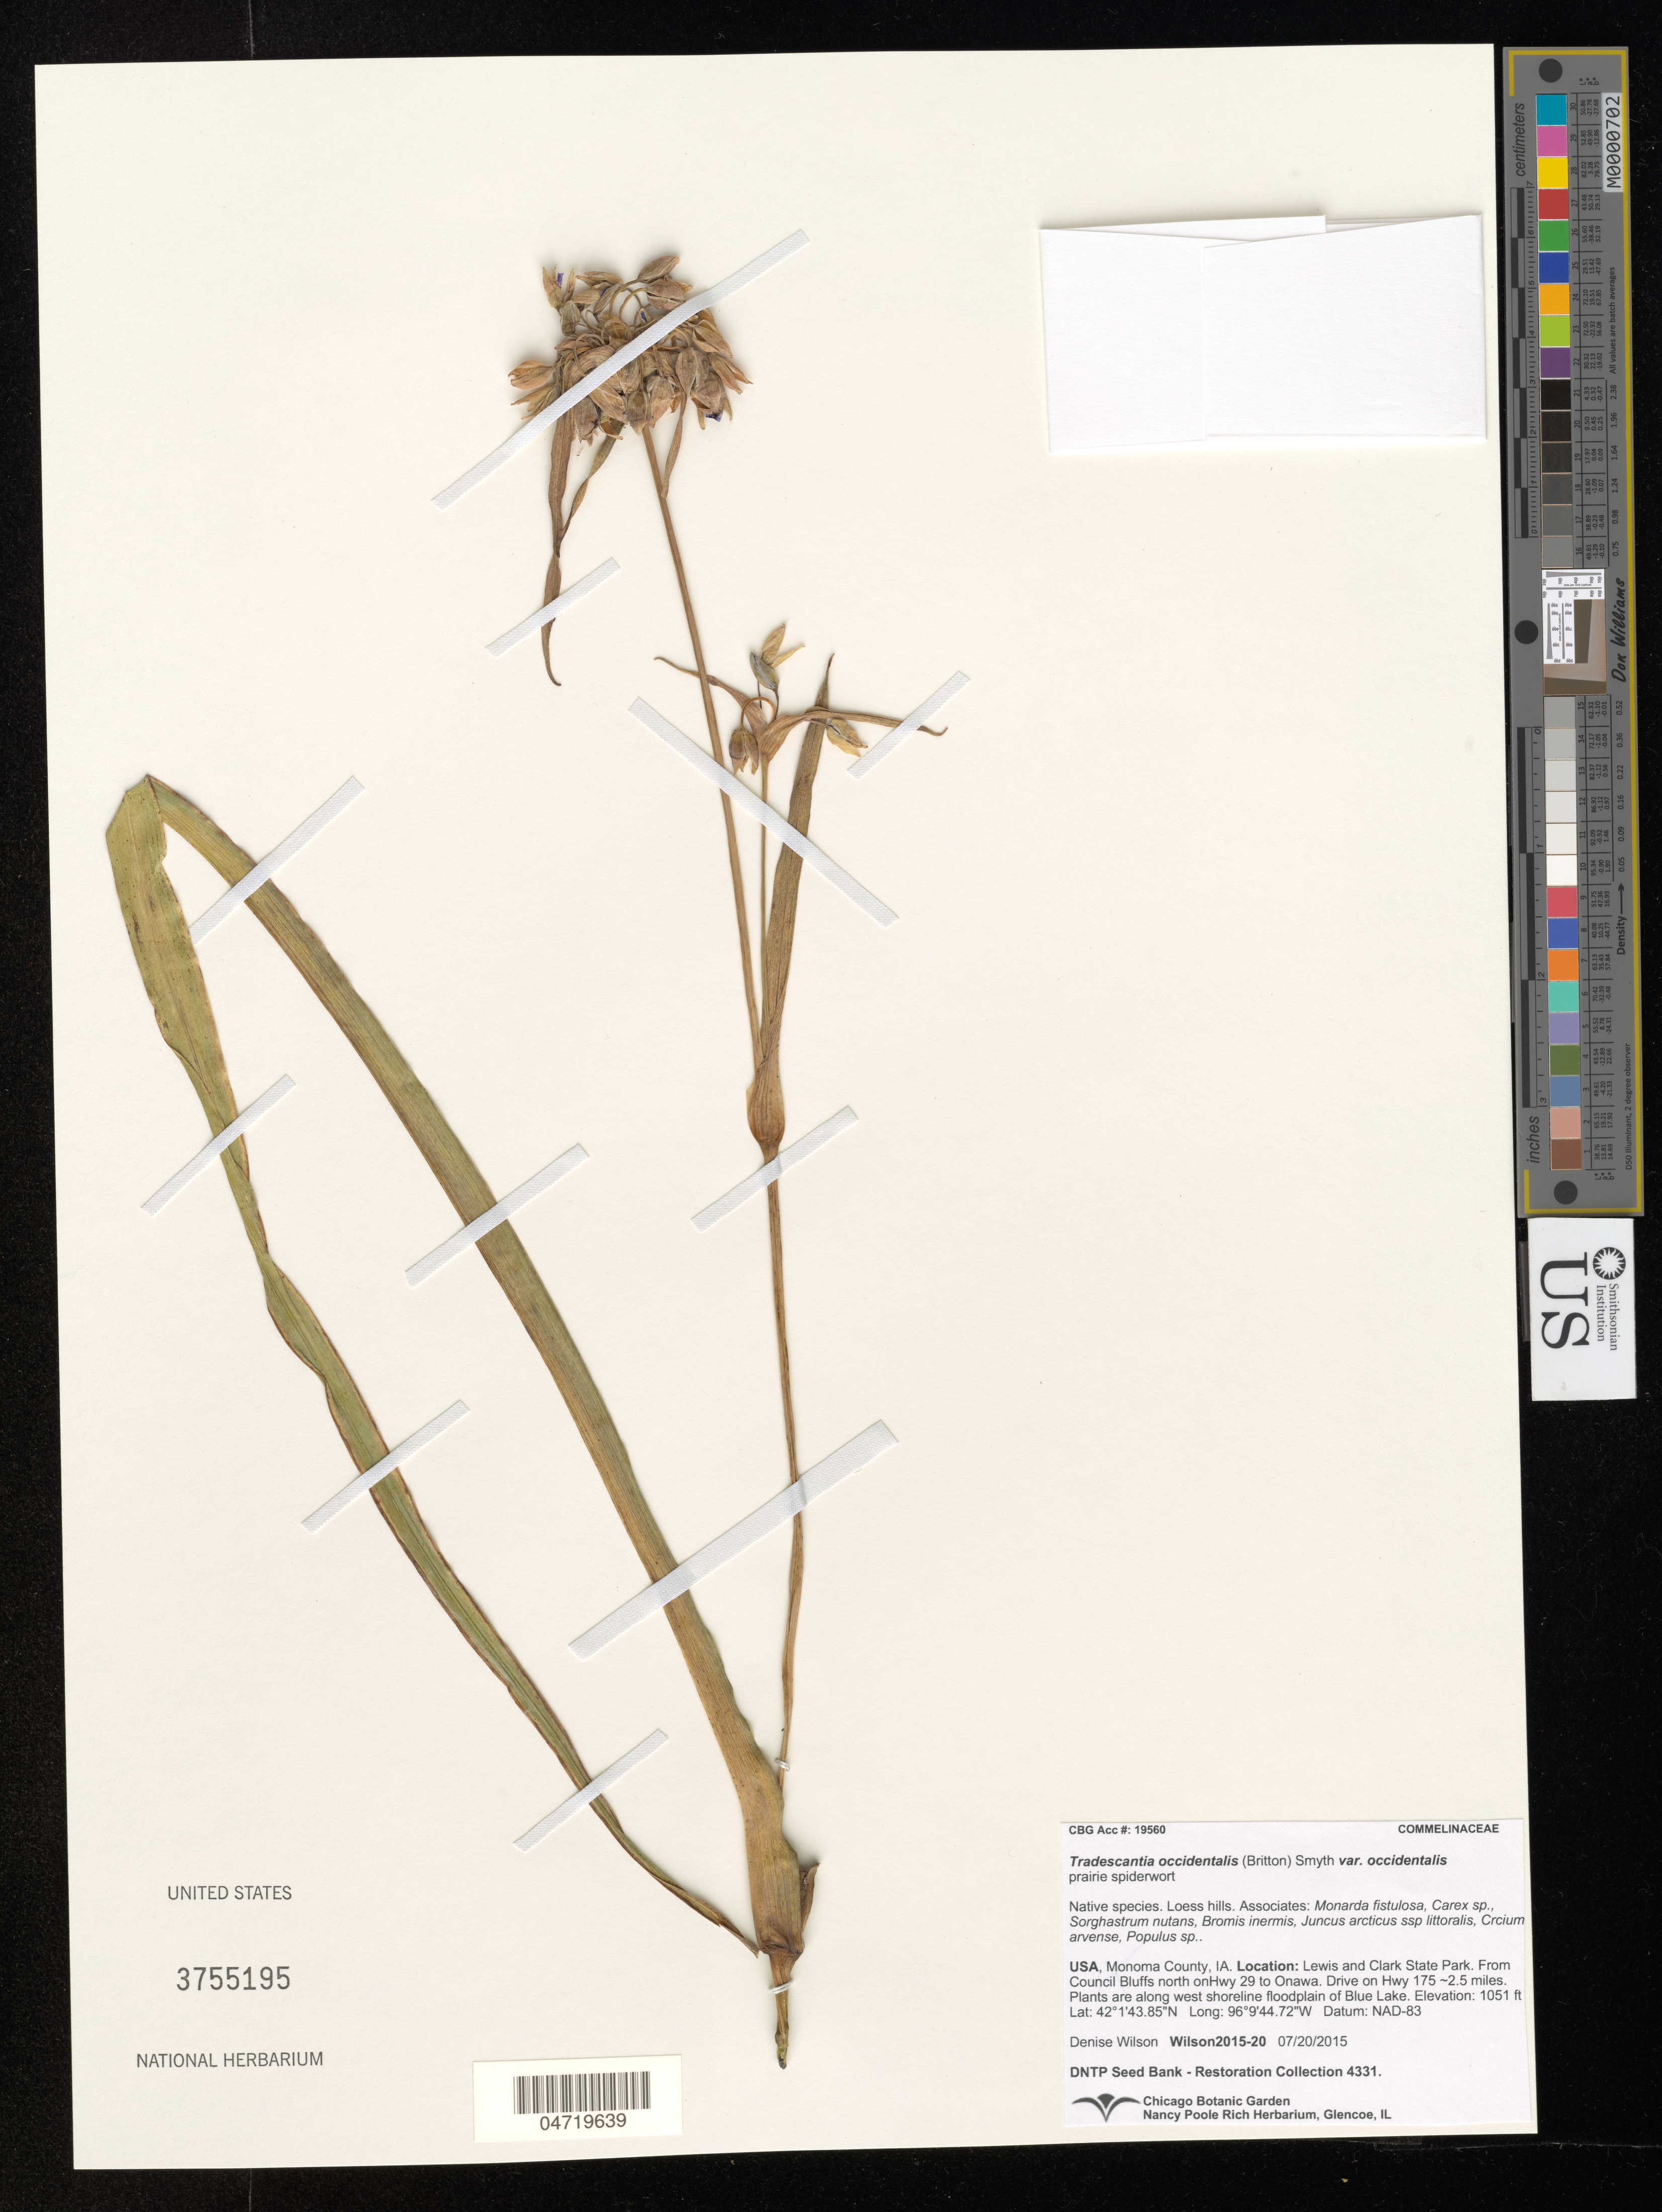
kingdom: Plantae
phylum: Tracheophyta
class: Liliopsida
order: Commelinales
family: Commelinaceae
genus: Tradescantia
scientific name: Tradescantia occidentalis var. occidentalis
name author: (Britton) Smyth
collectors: D. Wilson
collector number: Wilson2015-20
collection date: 2015-07-20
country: United States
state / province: Iowa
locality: Monoma County, IA. Lewis and Clark State Park. From Council Bluffs north onHwy 29 to Onawa. Drive on Hwy 175 ~2.5 miles. Plants are along west shoreline floodplain of Blue Lake.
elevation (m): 320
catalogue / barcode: US 3755195